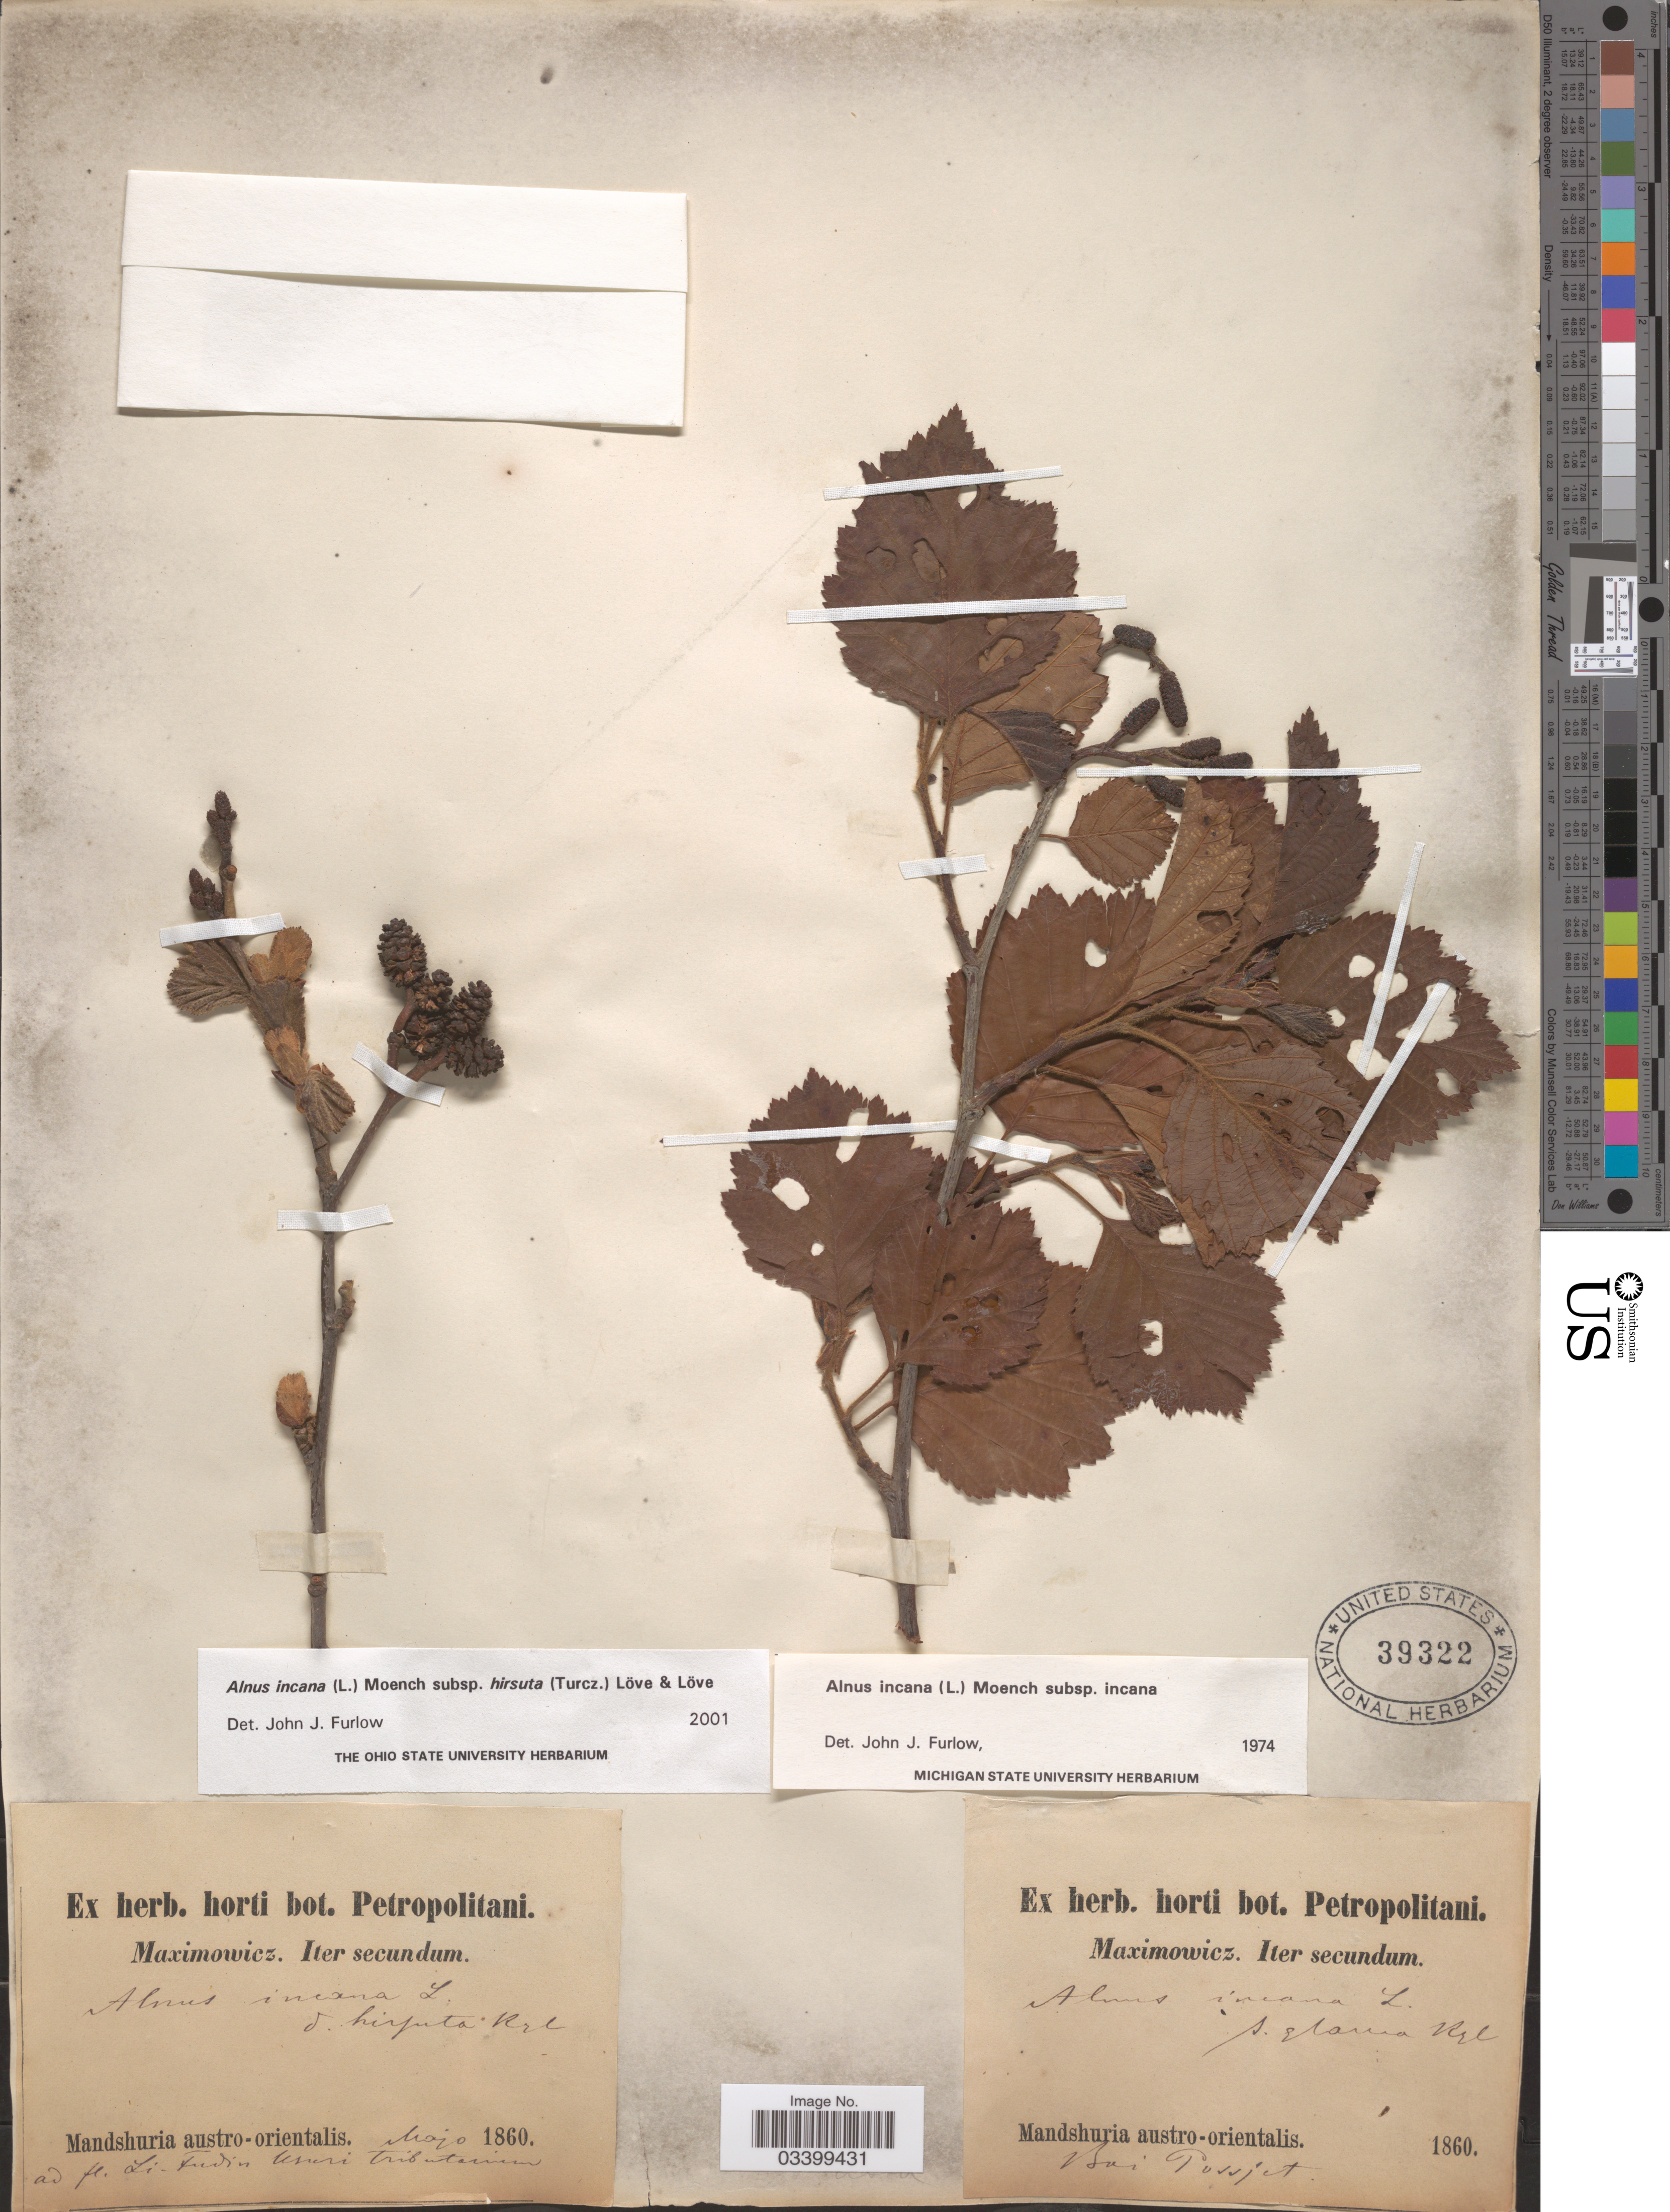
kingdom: Plantae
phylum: Tracheophyta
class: Magnoliopsida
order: Fagales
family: Betulaceae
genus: Alnus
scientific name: Alnus incana subsp. hirsuta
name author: (Spach) Á. Löve & D. Löve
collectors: -. Maximowicz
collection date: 1860-05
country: China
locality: Mandshura austro-orientalis ad fl. Li-Tudin [interpreted] Usuri tributariuim [interpreted].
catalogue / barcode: US 39322